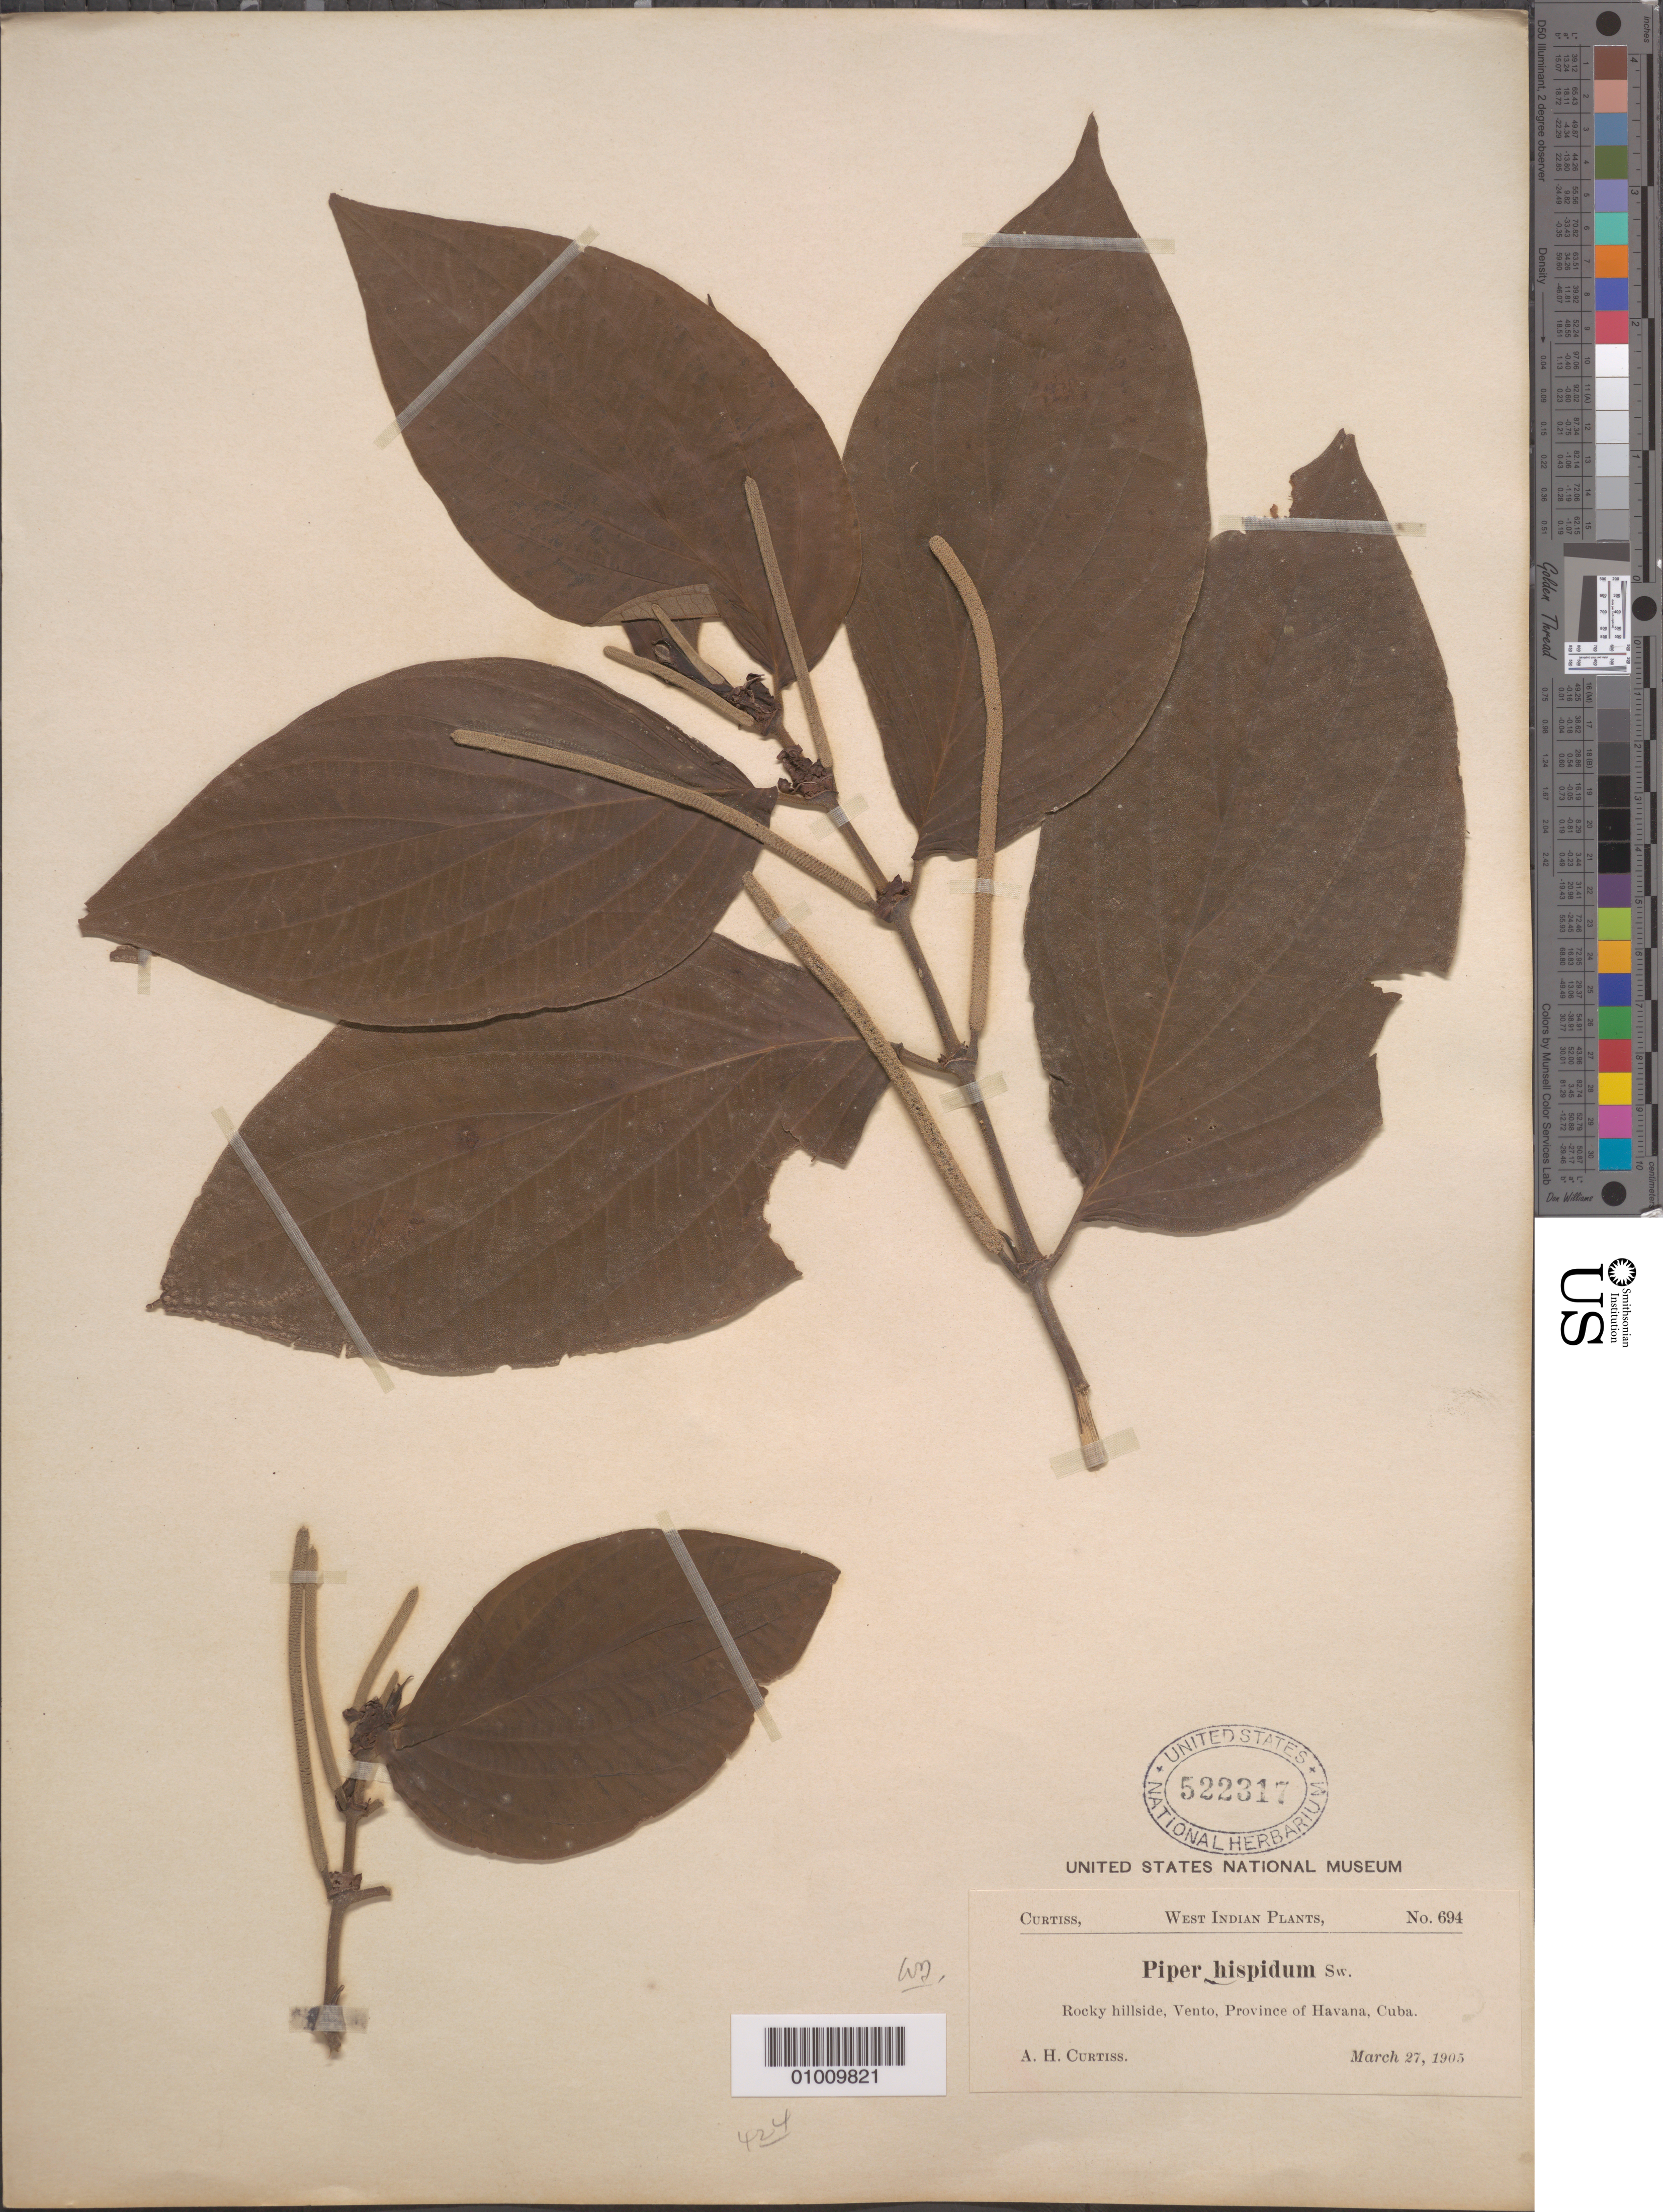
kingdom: Plantae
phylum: Tracheophyta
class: Magnoliopsida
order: Piperales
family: Piperaceae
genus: Piper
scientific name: Piper hispidum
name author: Sw.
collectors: A. H. Curtiss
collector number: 694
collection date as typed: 27 Mar 1905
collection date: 1905-03-27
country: Cuba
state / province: La Habana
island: Cuba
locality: Rocky hillside, Vento, Province of Havana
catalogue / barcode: US 522317